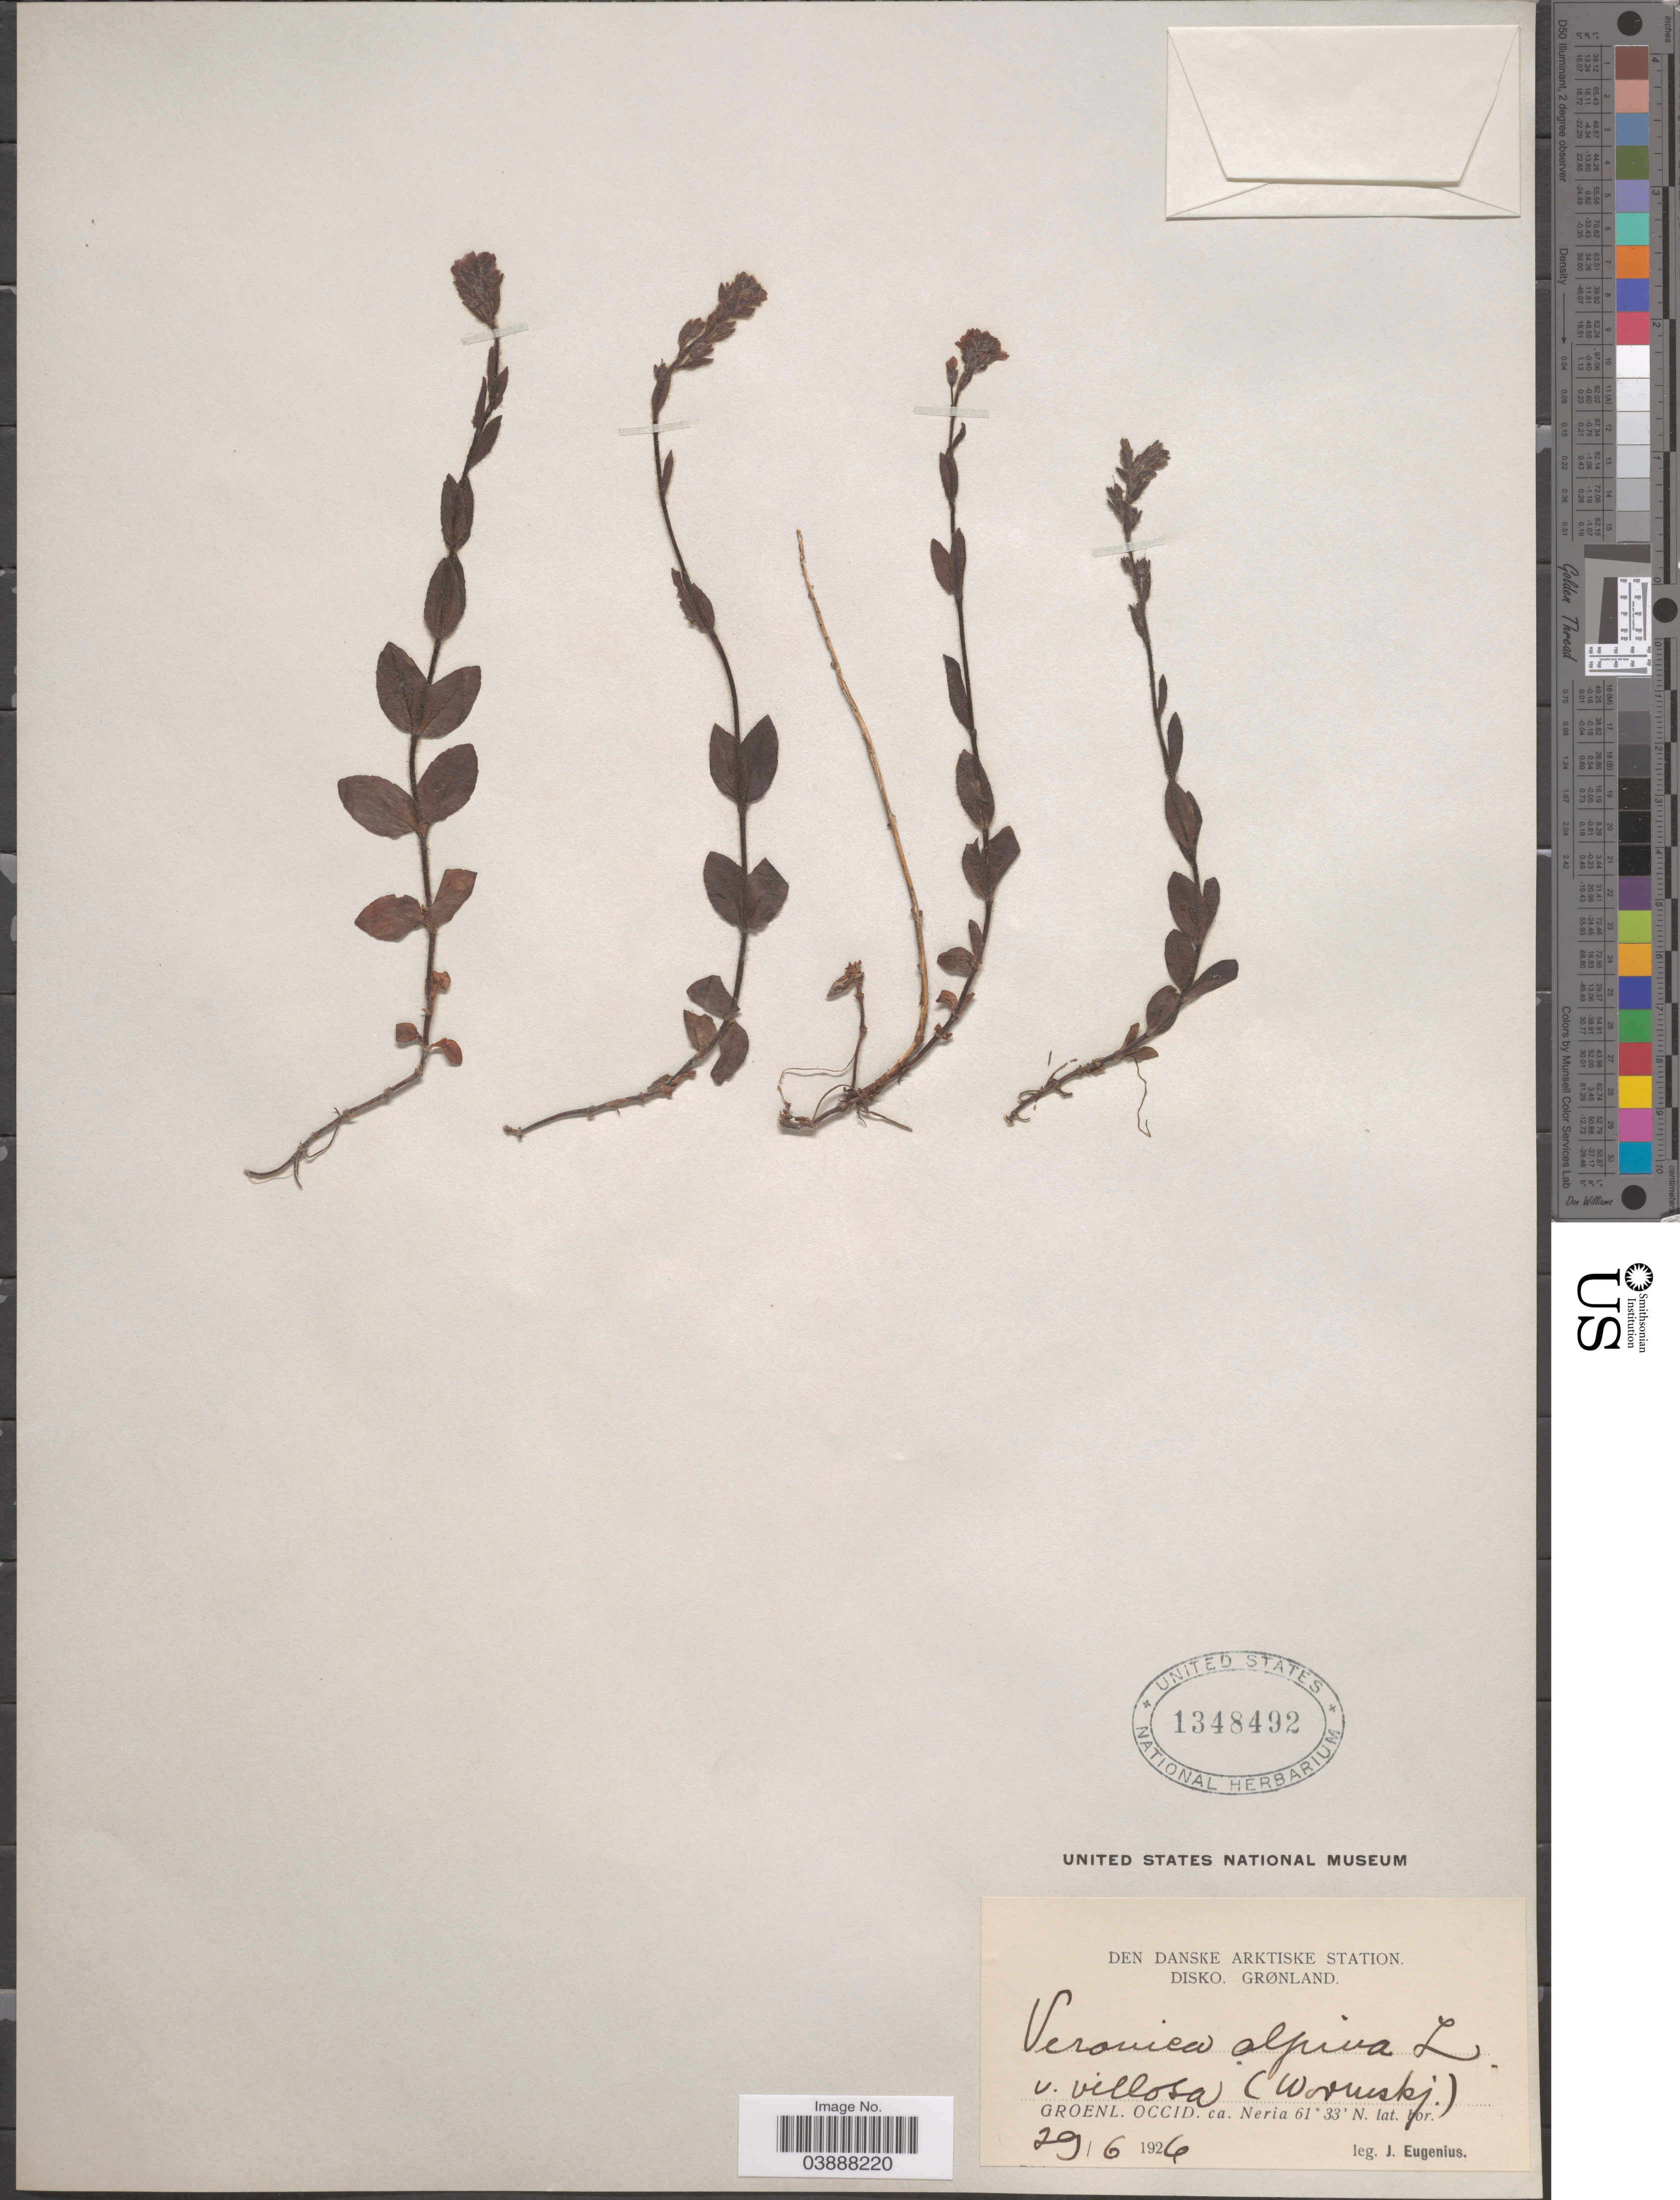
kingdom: Plantae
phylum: Tracheophyta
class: Magnoliopsida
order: Lamiales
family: Plantaginaceae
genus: Veronica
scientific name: Veronica wormskjoldii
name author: Roem. & Schult.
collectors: J. Eugenius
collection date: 1926-06-29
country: Greenland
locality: Den Danske Arktiske Station. Disko. Grønland. Groenl. Occid. ca. Neria.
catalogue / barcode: US 1348492